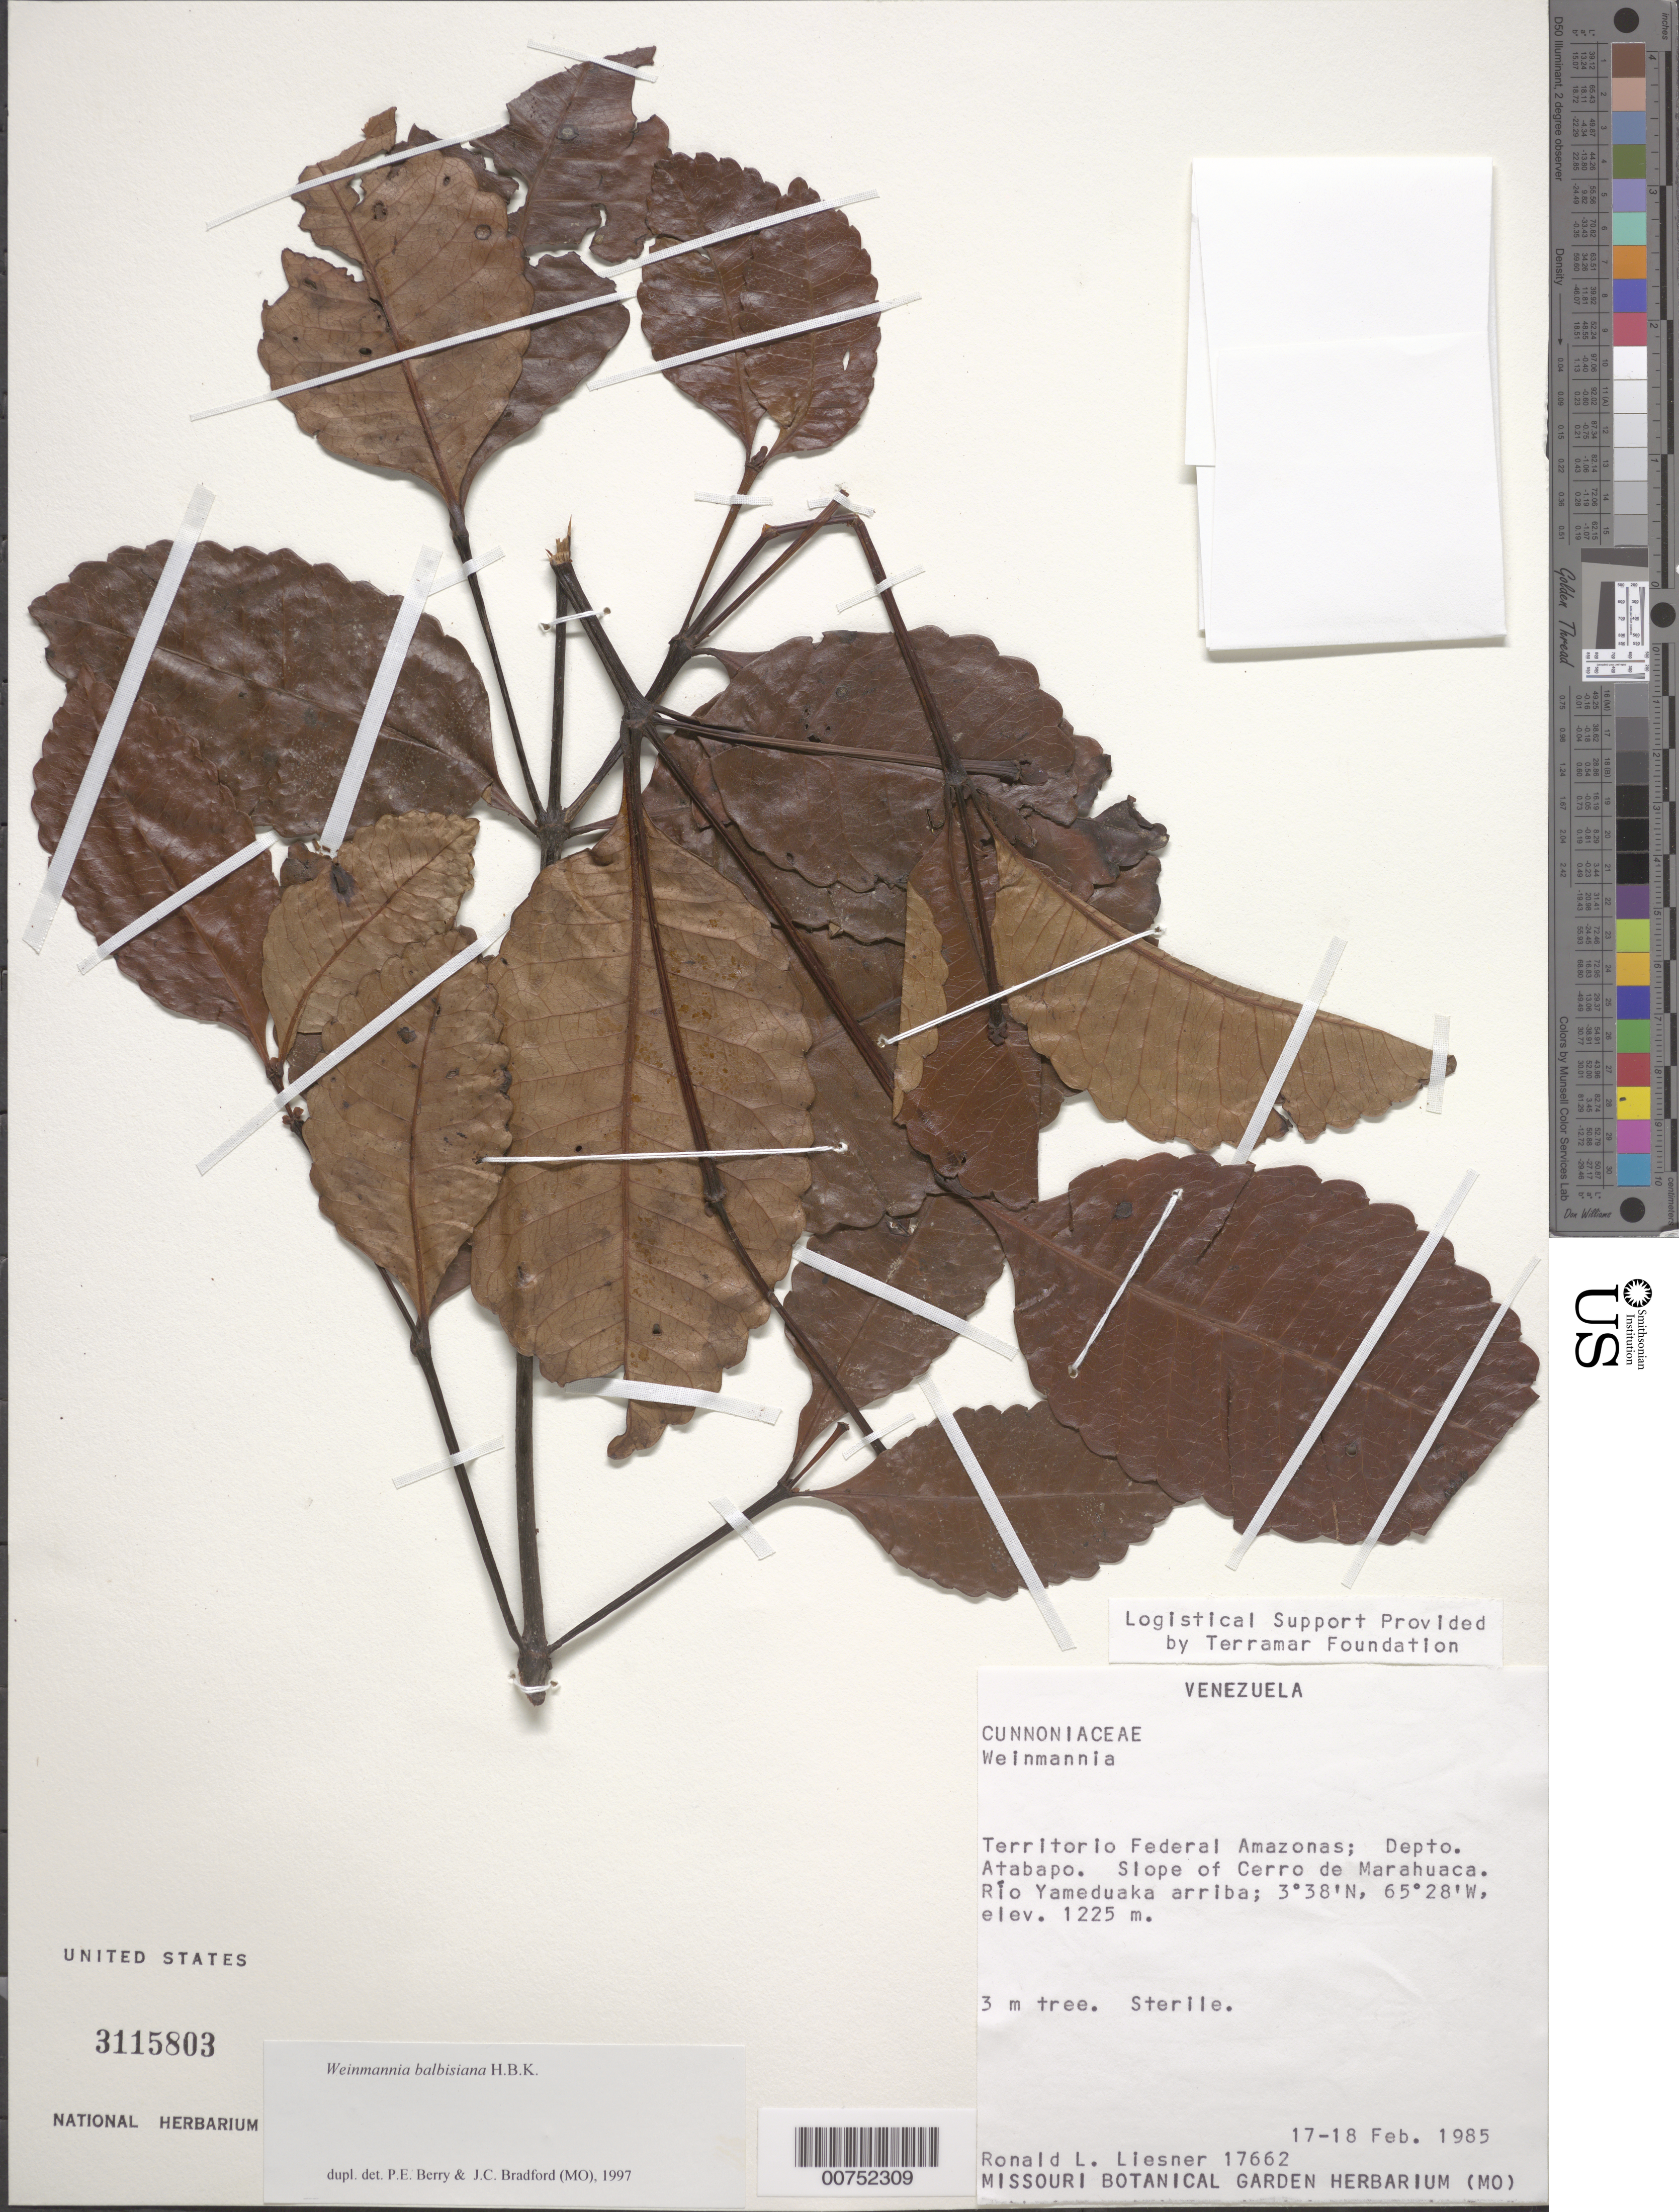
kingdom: Plantae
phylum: Tracheophyta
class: Magnoliopsida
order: Oxalidales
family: Cunoniaceae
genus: Weinmannia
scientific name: Weinmannia balbisiana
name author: Kunth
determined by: Berry, P. E.; Bradford, J. C.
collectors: R. L. Liesner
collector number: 17662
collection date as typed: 17-Feb-85 to 18-Feb-85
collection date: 1985-02-17/1985-02-18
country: Venezuela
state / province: Amazonas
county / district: Atabapo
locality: Cerro de Marahuaca slope, Río Yameduaka arriba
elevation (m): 1225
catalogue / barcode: US 3115803